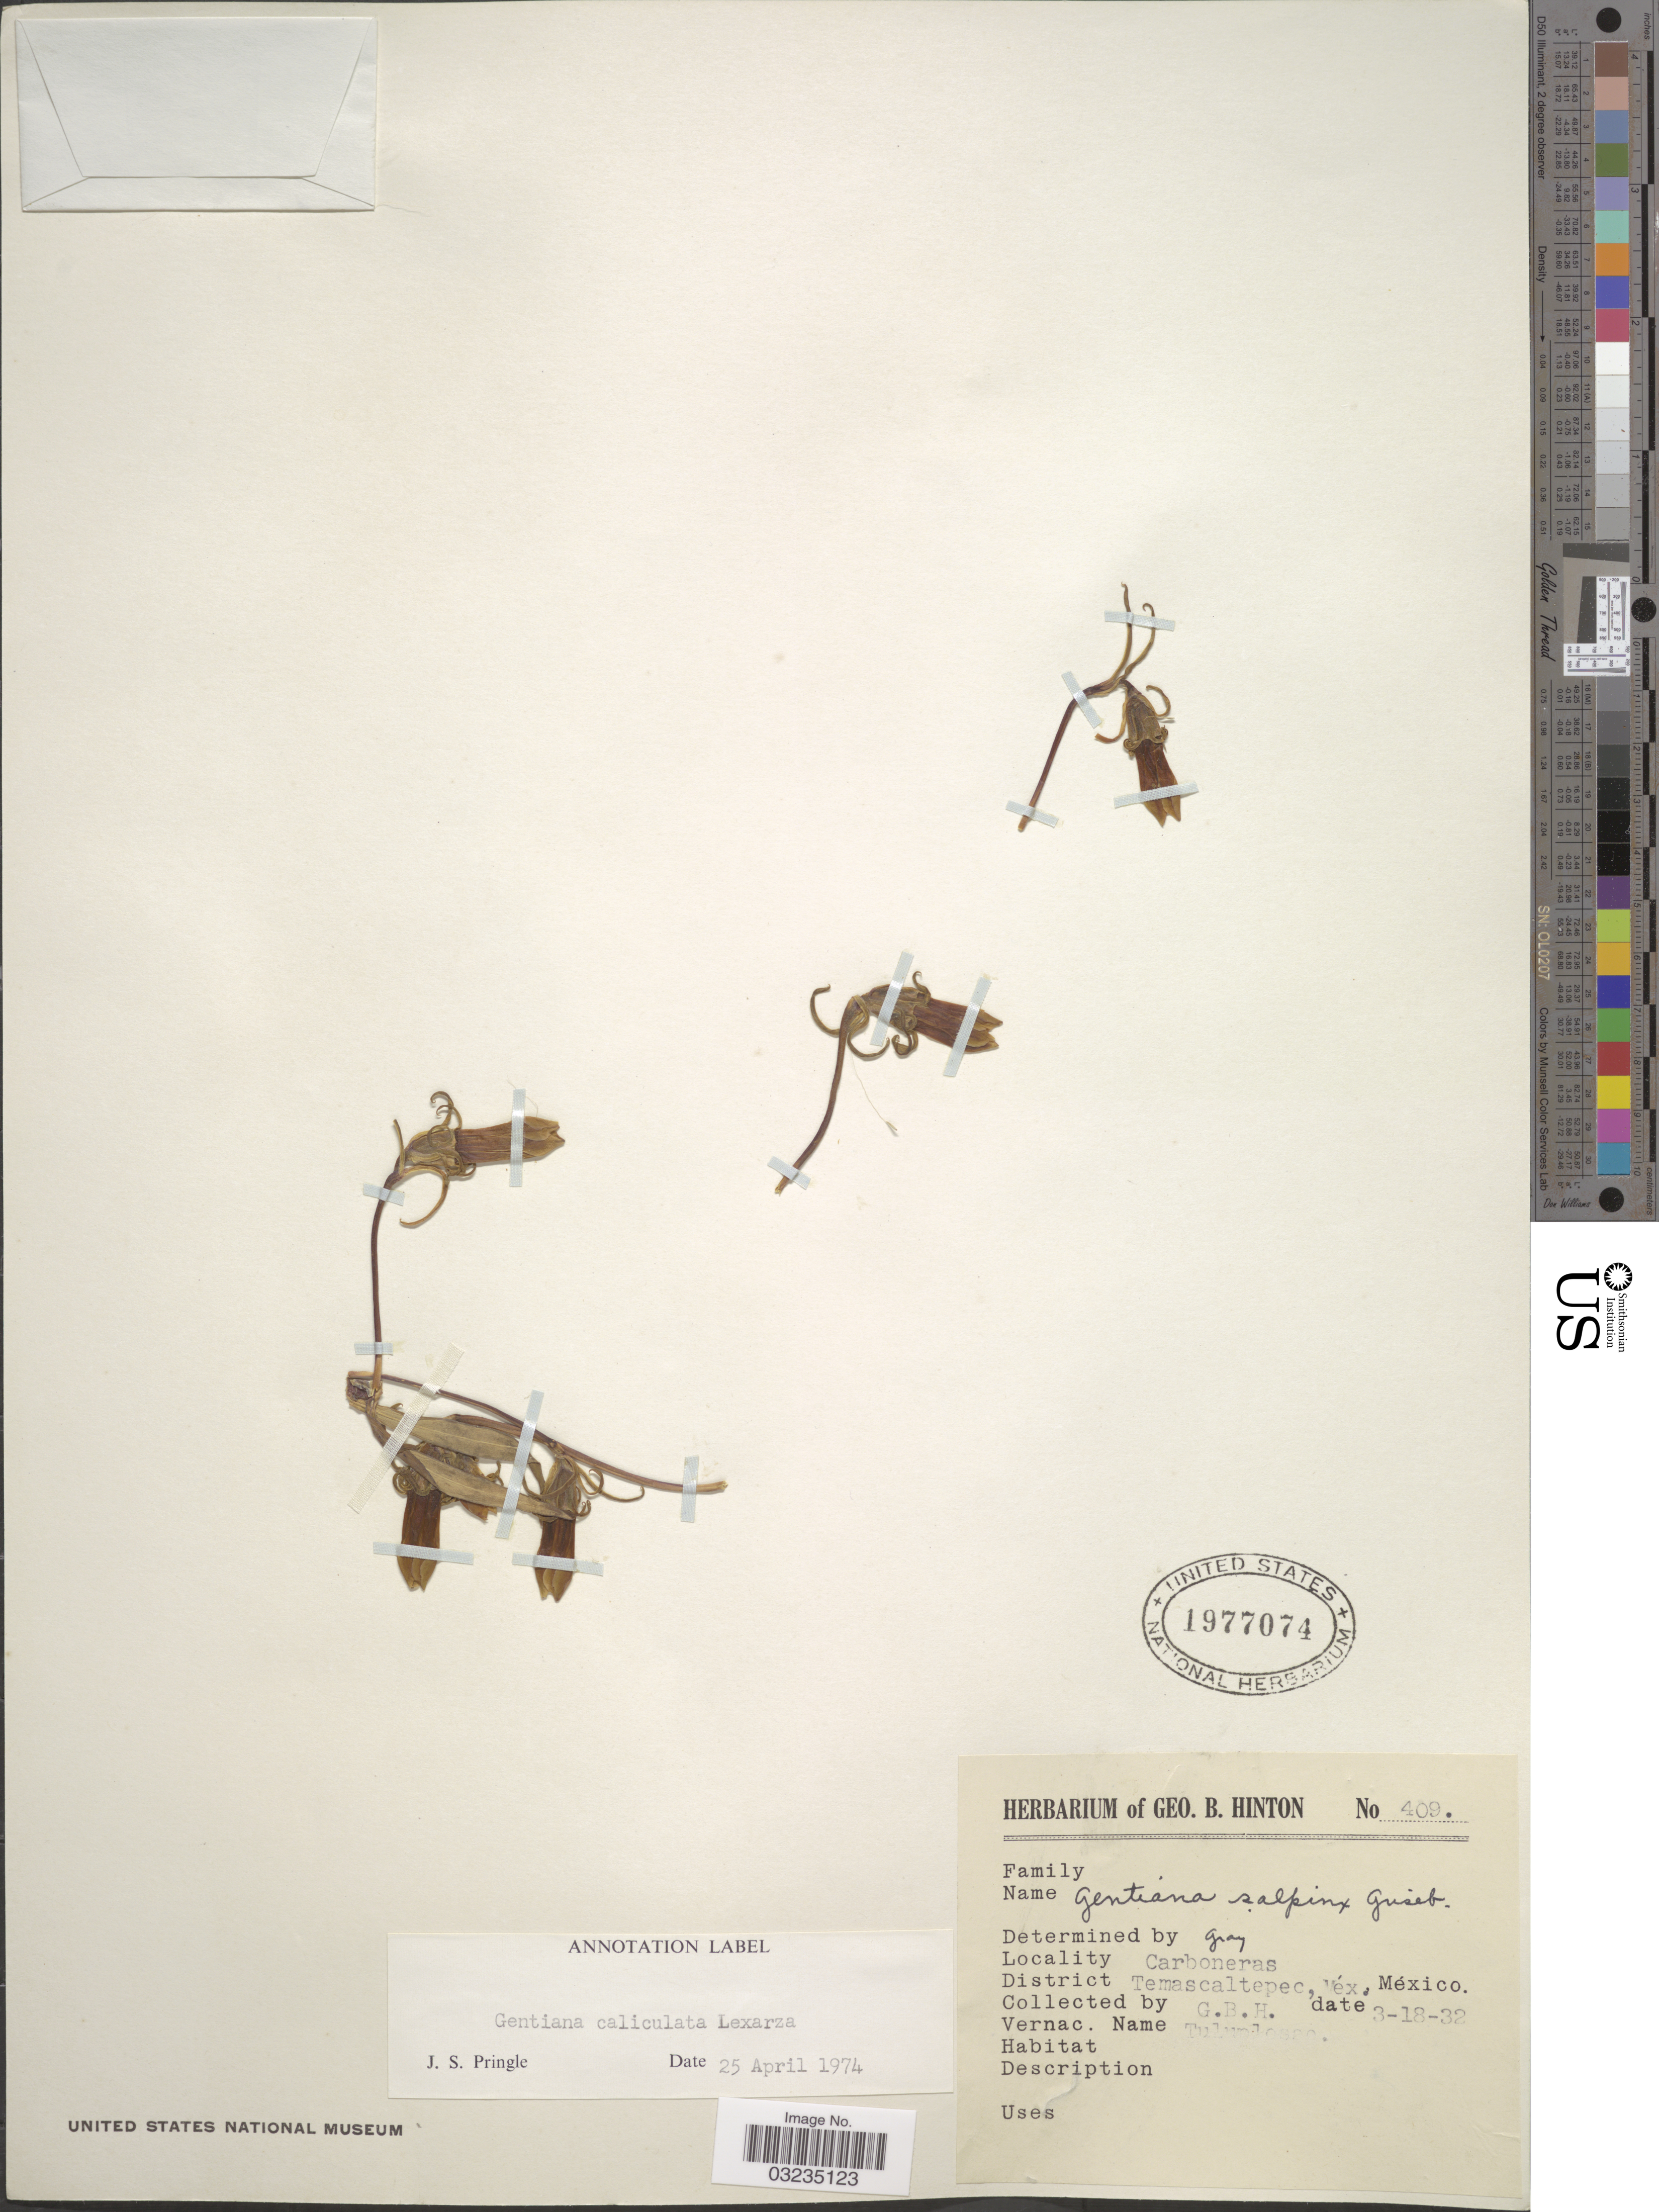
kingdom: Plantae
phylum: Tracheophyta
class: Magnoliopsida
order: Gentianales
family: Gentianaceae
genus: Gentiana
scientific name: Gentiana caliculata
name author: Lex.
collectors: G. B. Hinton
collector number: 409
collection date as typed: Transcribed d/m/y: 18/3/32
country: Mexico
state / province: México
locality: Carboneras. District Temascaltepec, Méx.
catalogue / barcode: US 1977074